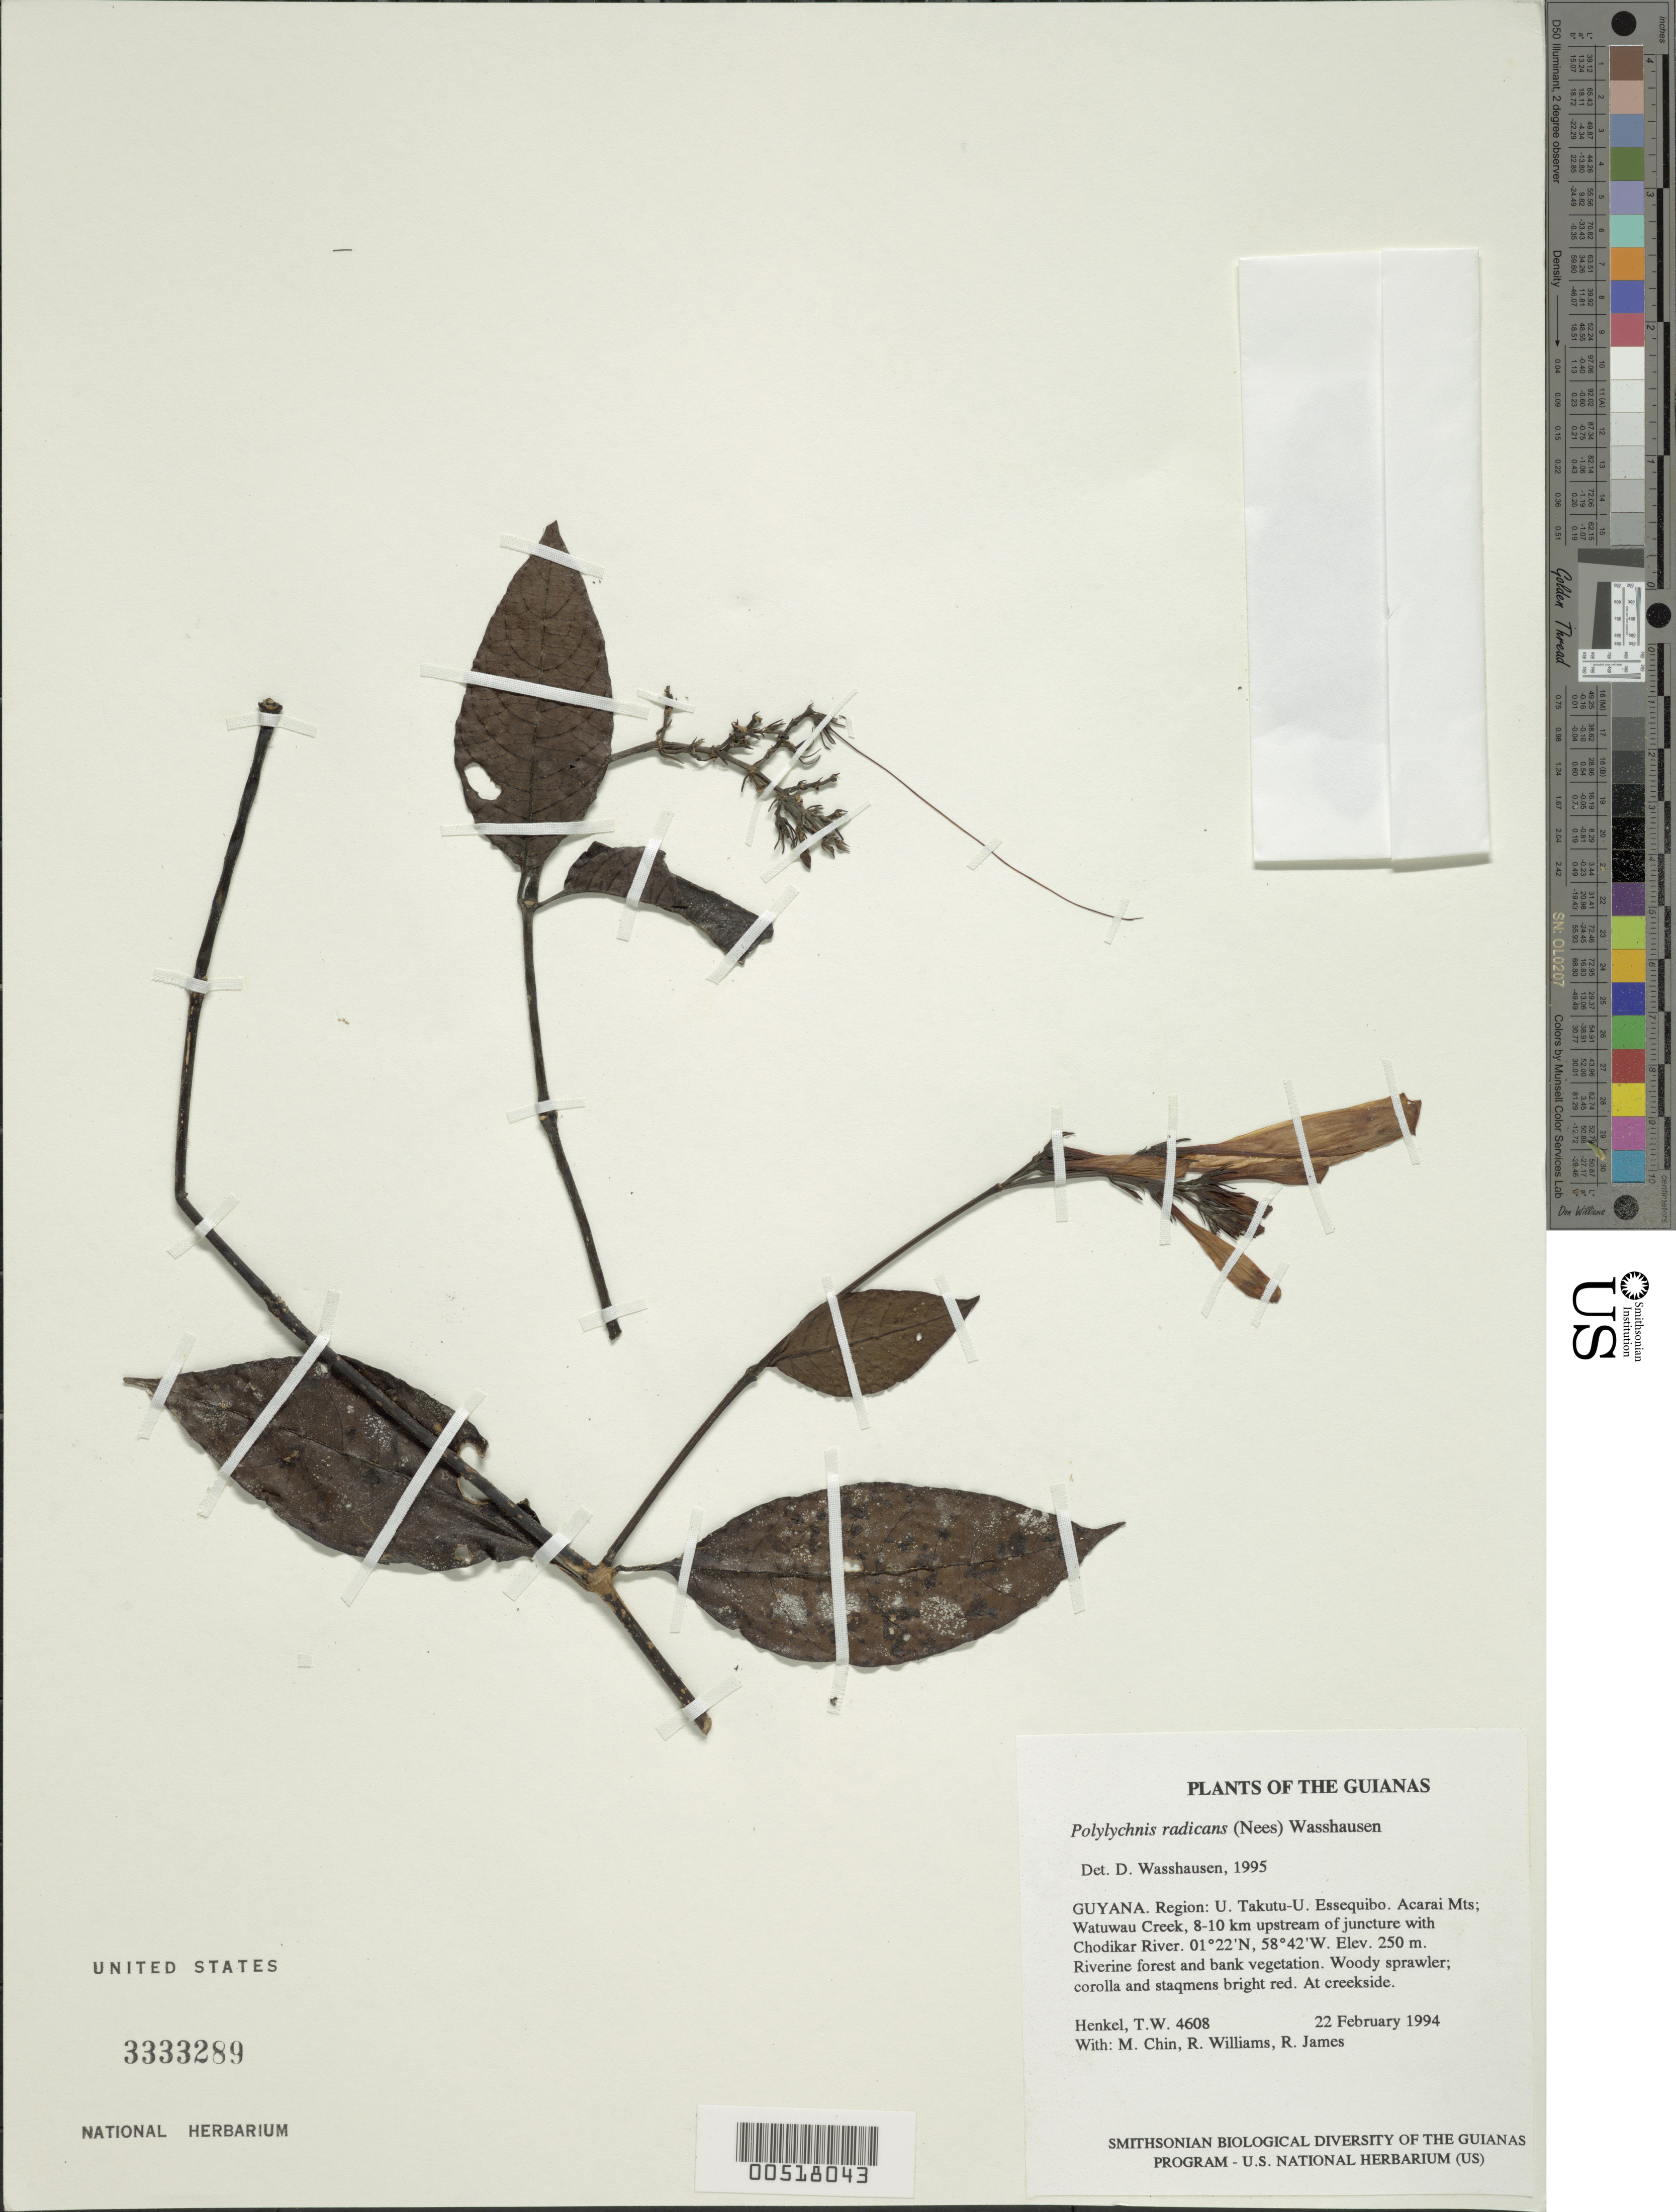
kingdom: Plantae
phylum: Tracheophyta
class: Magnoliopsida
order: Lamiales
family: Acanthaceae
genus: Polylychnis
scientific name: Polylychnis radicans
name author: (Nees) Wassh.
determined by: Wasshausen, Dieter C., (BOT), Smithsonian Institution - National Museum of Natural History (UNITED STATES)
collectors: T. Henkel, M. Chin, R. Williams & R. James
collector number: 4608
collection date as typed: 22 February 1994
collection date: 1994-02-22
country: Guyana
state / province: U. Takutu-U. Essequibo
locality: Acarai Mts; Watuwau Creek, 8-10 km upstream of juncture with Chodikar River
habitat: Riverine forest and bank vegetation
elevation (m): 250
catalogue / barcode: US 3333289